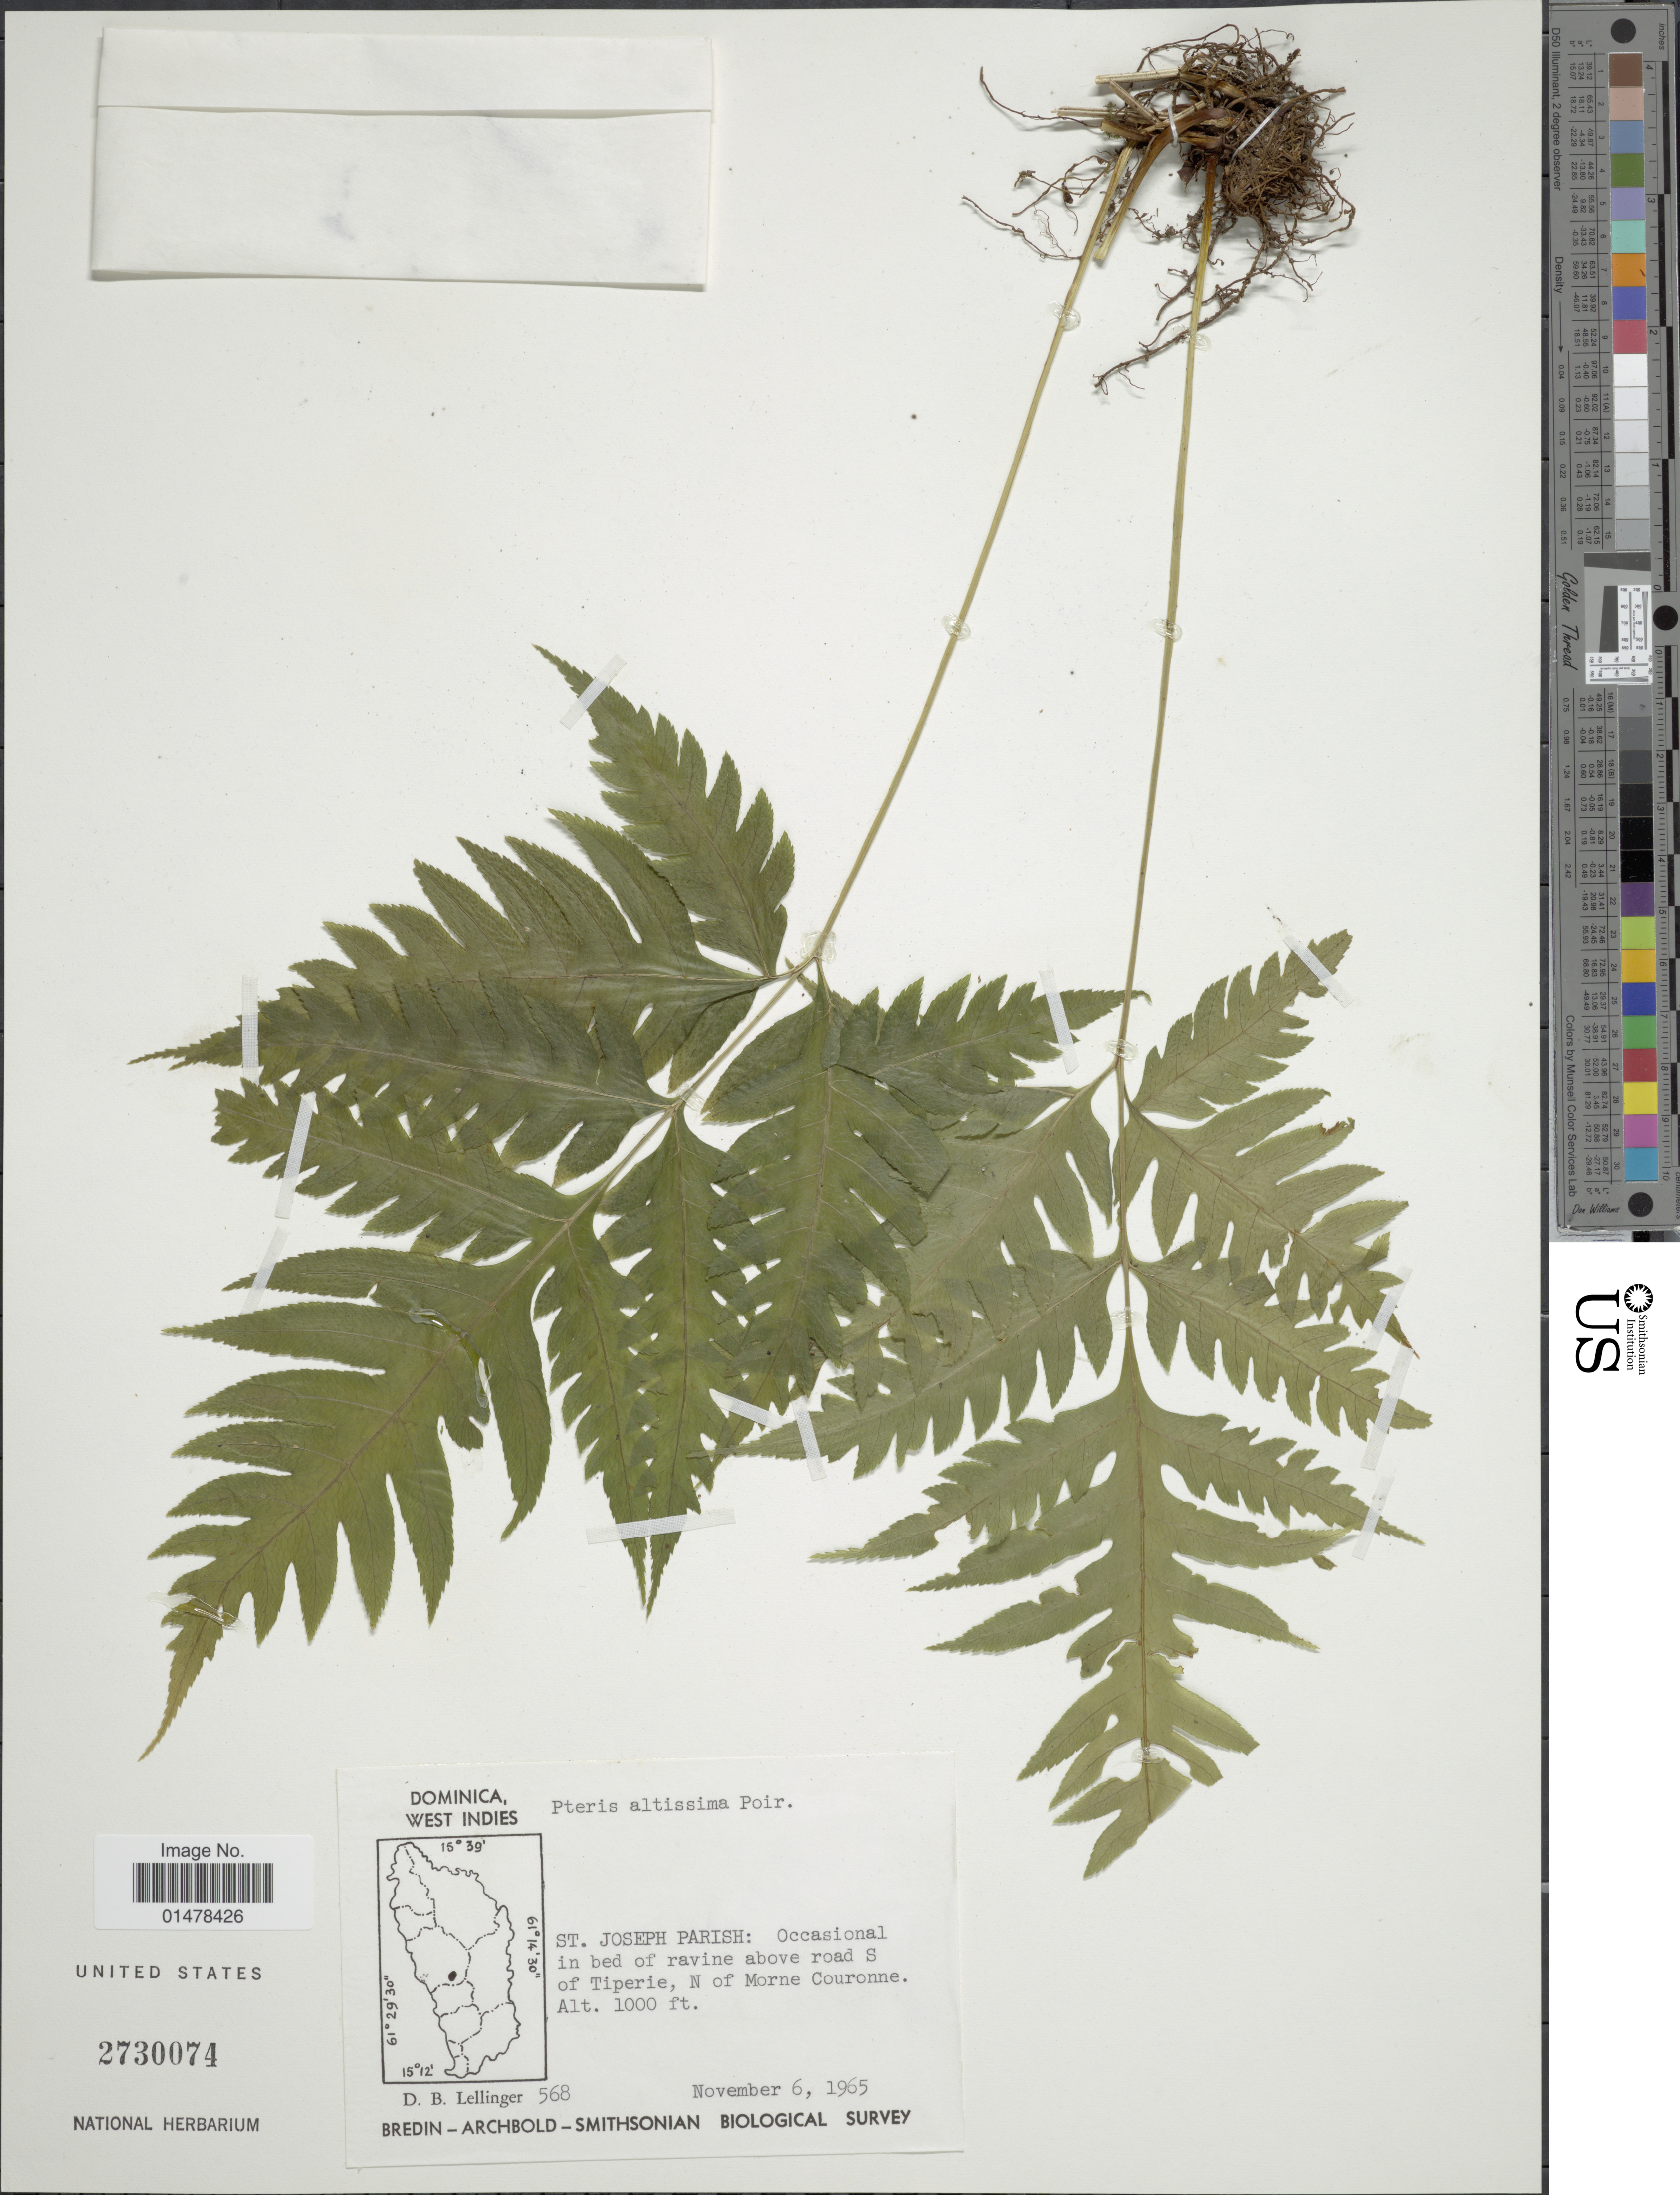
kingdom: Plantae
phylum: Tracheophyta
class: Polypodiopsida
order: Polypodiales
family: Pteridaceae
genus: Pteris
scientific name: Pteris altissima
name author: Poir.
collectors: D. B. Lellinger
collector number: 568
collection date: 1965-11-06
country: Dominica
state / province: St. Joseph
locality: Dominica, West Indies, St. Jospeh parish: occasionla in bed of ravine above road S of Tiperie, N of Morne Couronne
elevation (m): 305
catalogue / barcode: US 2730074